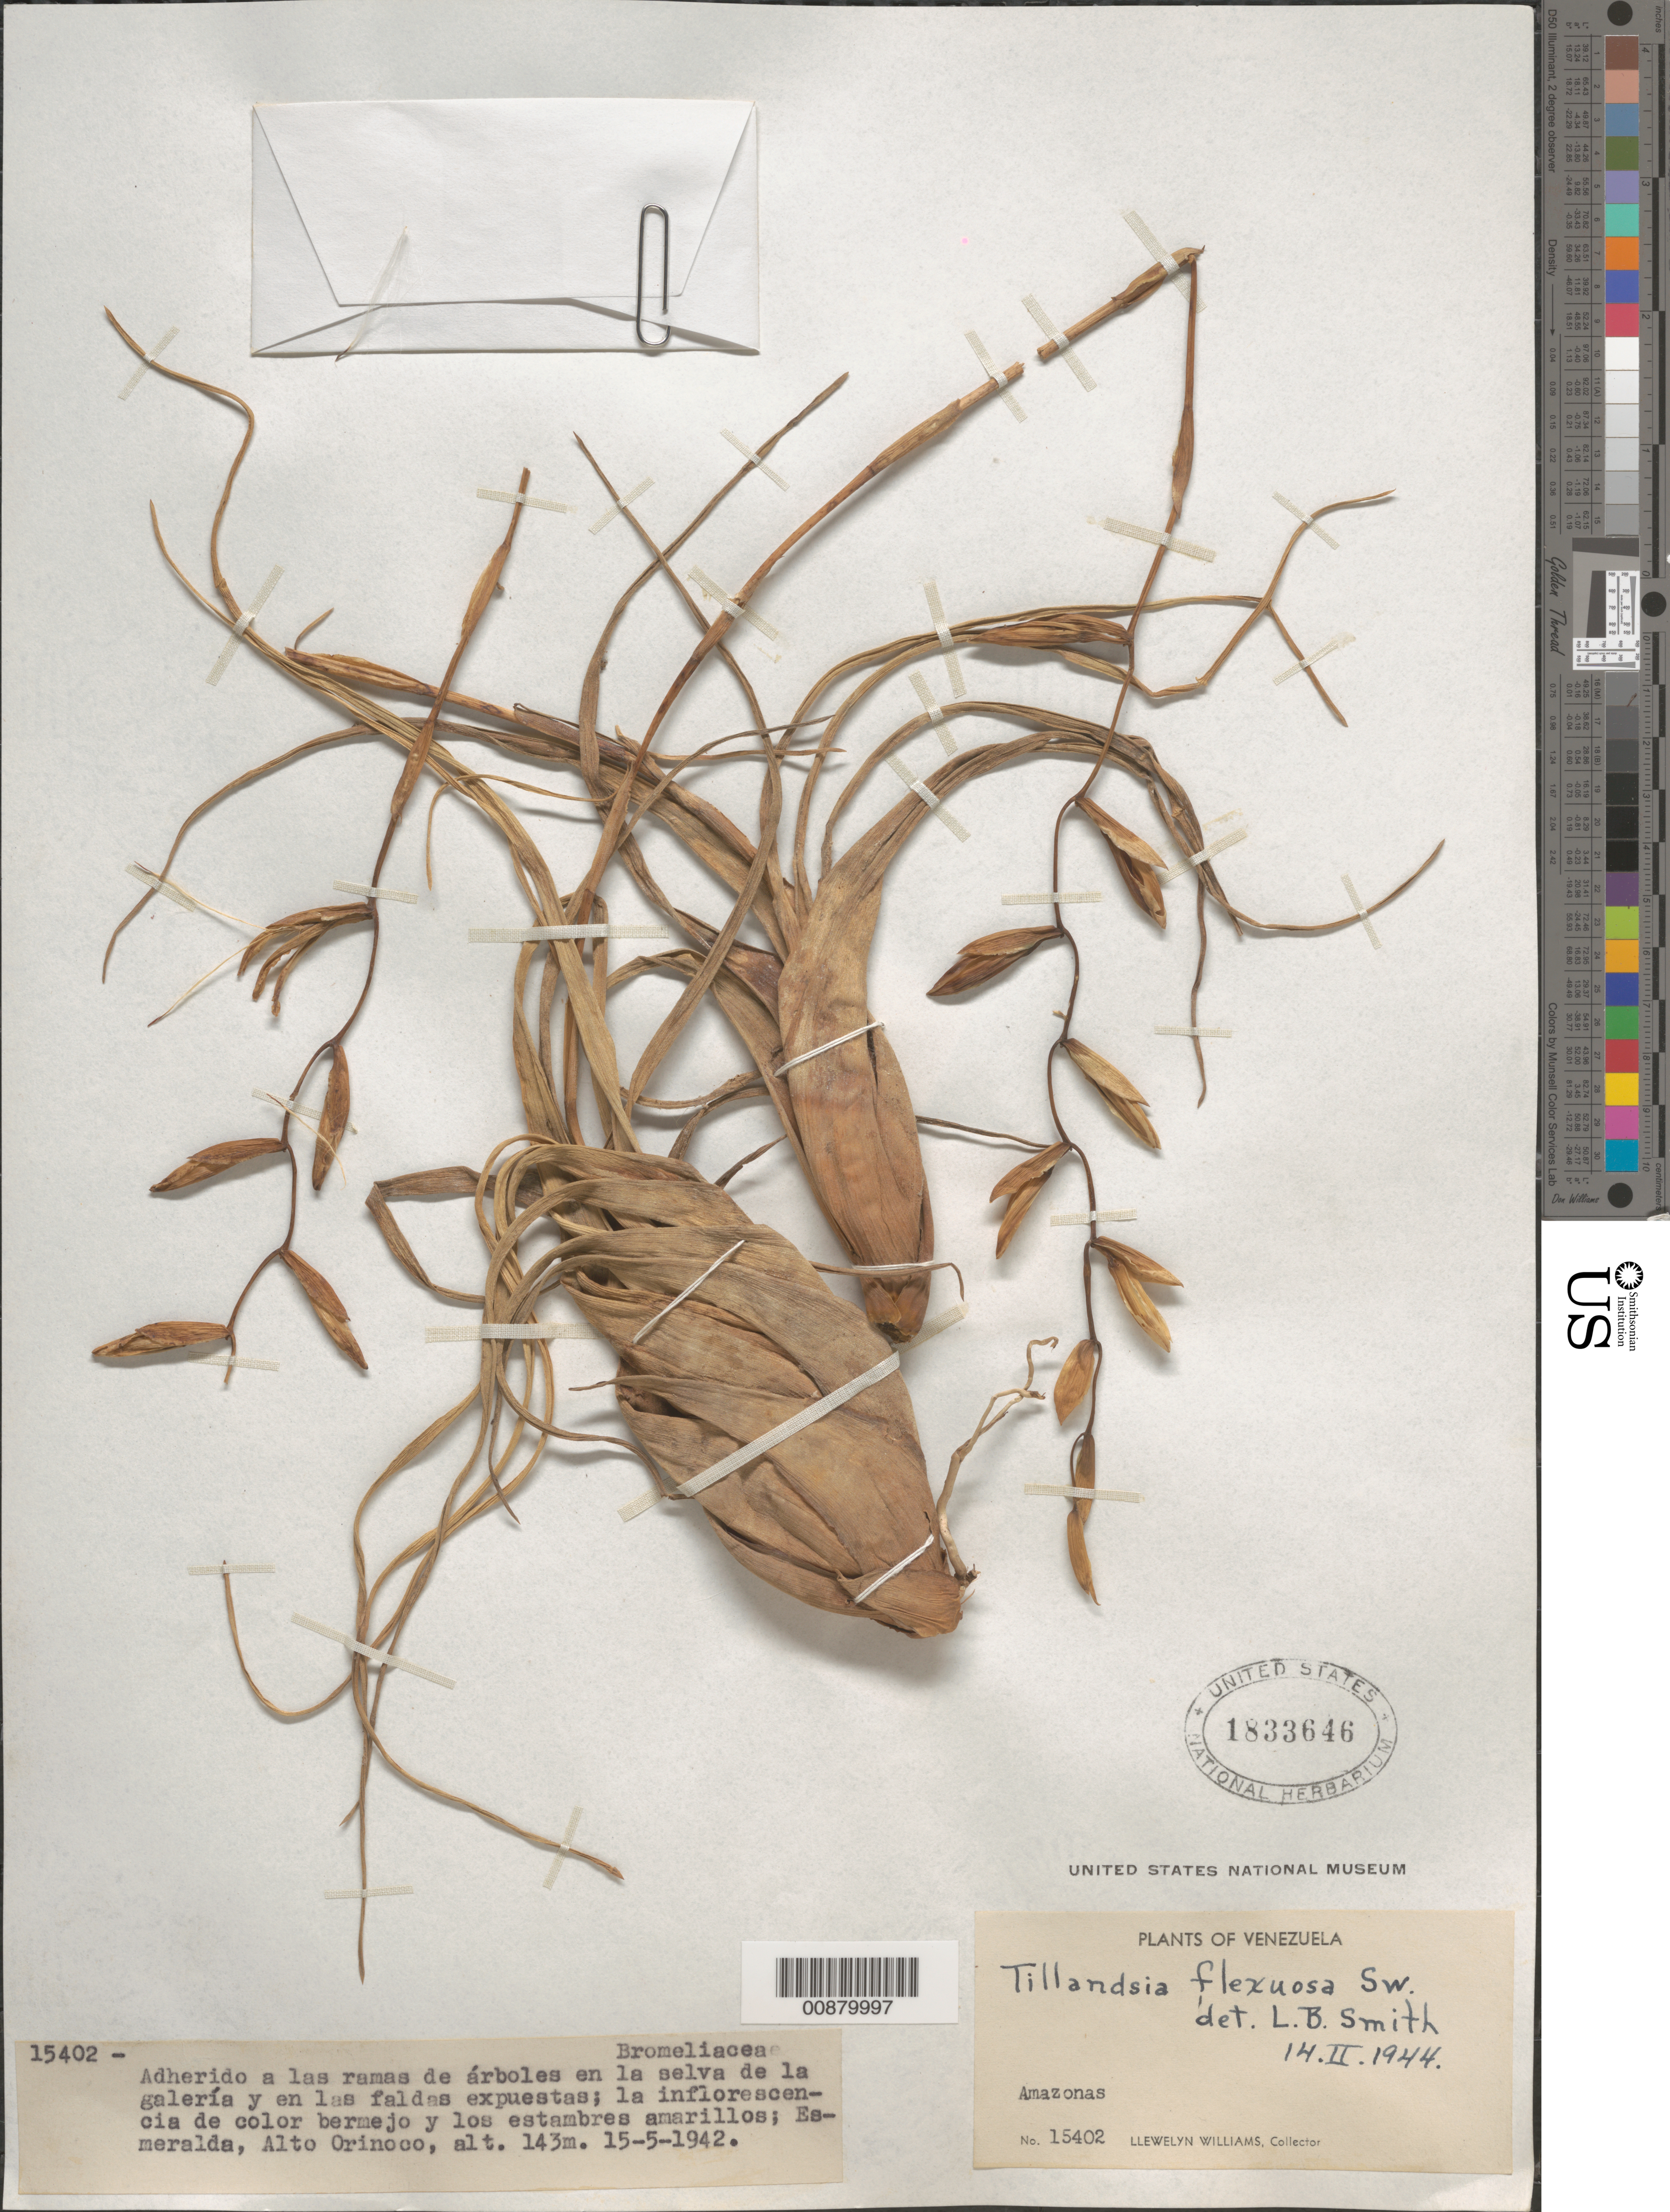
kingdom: Plantae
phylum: Tracheophyta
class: Liliopsida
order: Poales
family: Bromeliaceae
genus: Tillandsia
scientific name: Tillandsia flexuosa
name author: Sw.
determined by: Smith, Lyman B., (US), NMNH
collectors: Ll. Williams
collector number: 15402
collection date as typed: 15-May-42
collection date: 1942-05-15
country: Venezuela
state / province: Amazonas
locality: Esmeralda, Alto Orinoco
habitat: Adherido a las ramas de arboles en la selva de la galeria y en las faldas expuestas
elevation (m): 143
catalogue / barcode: US 1833646